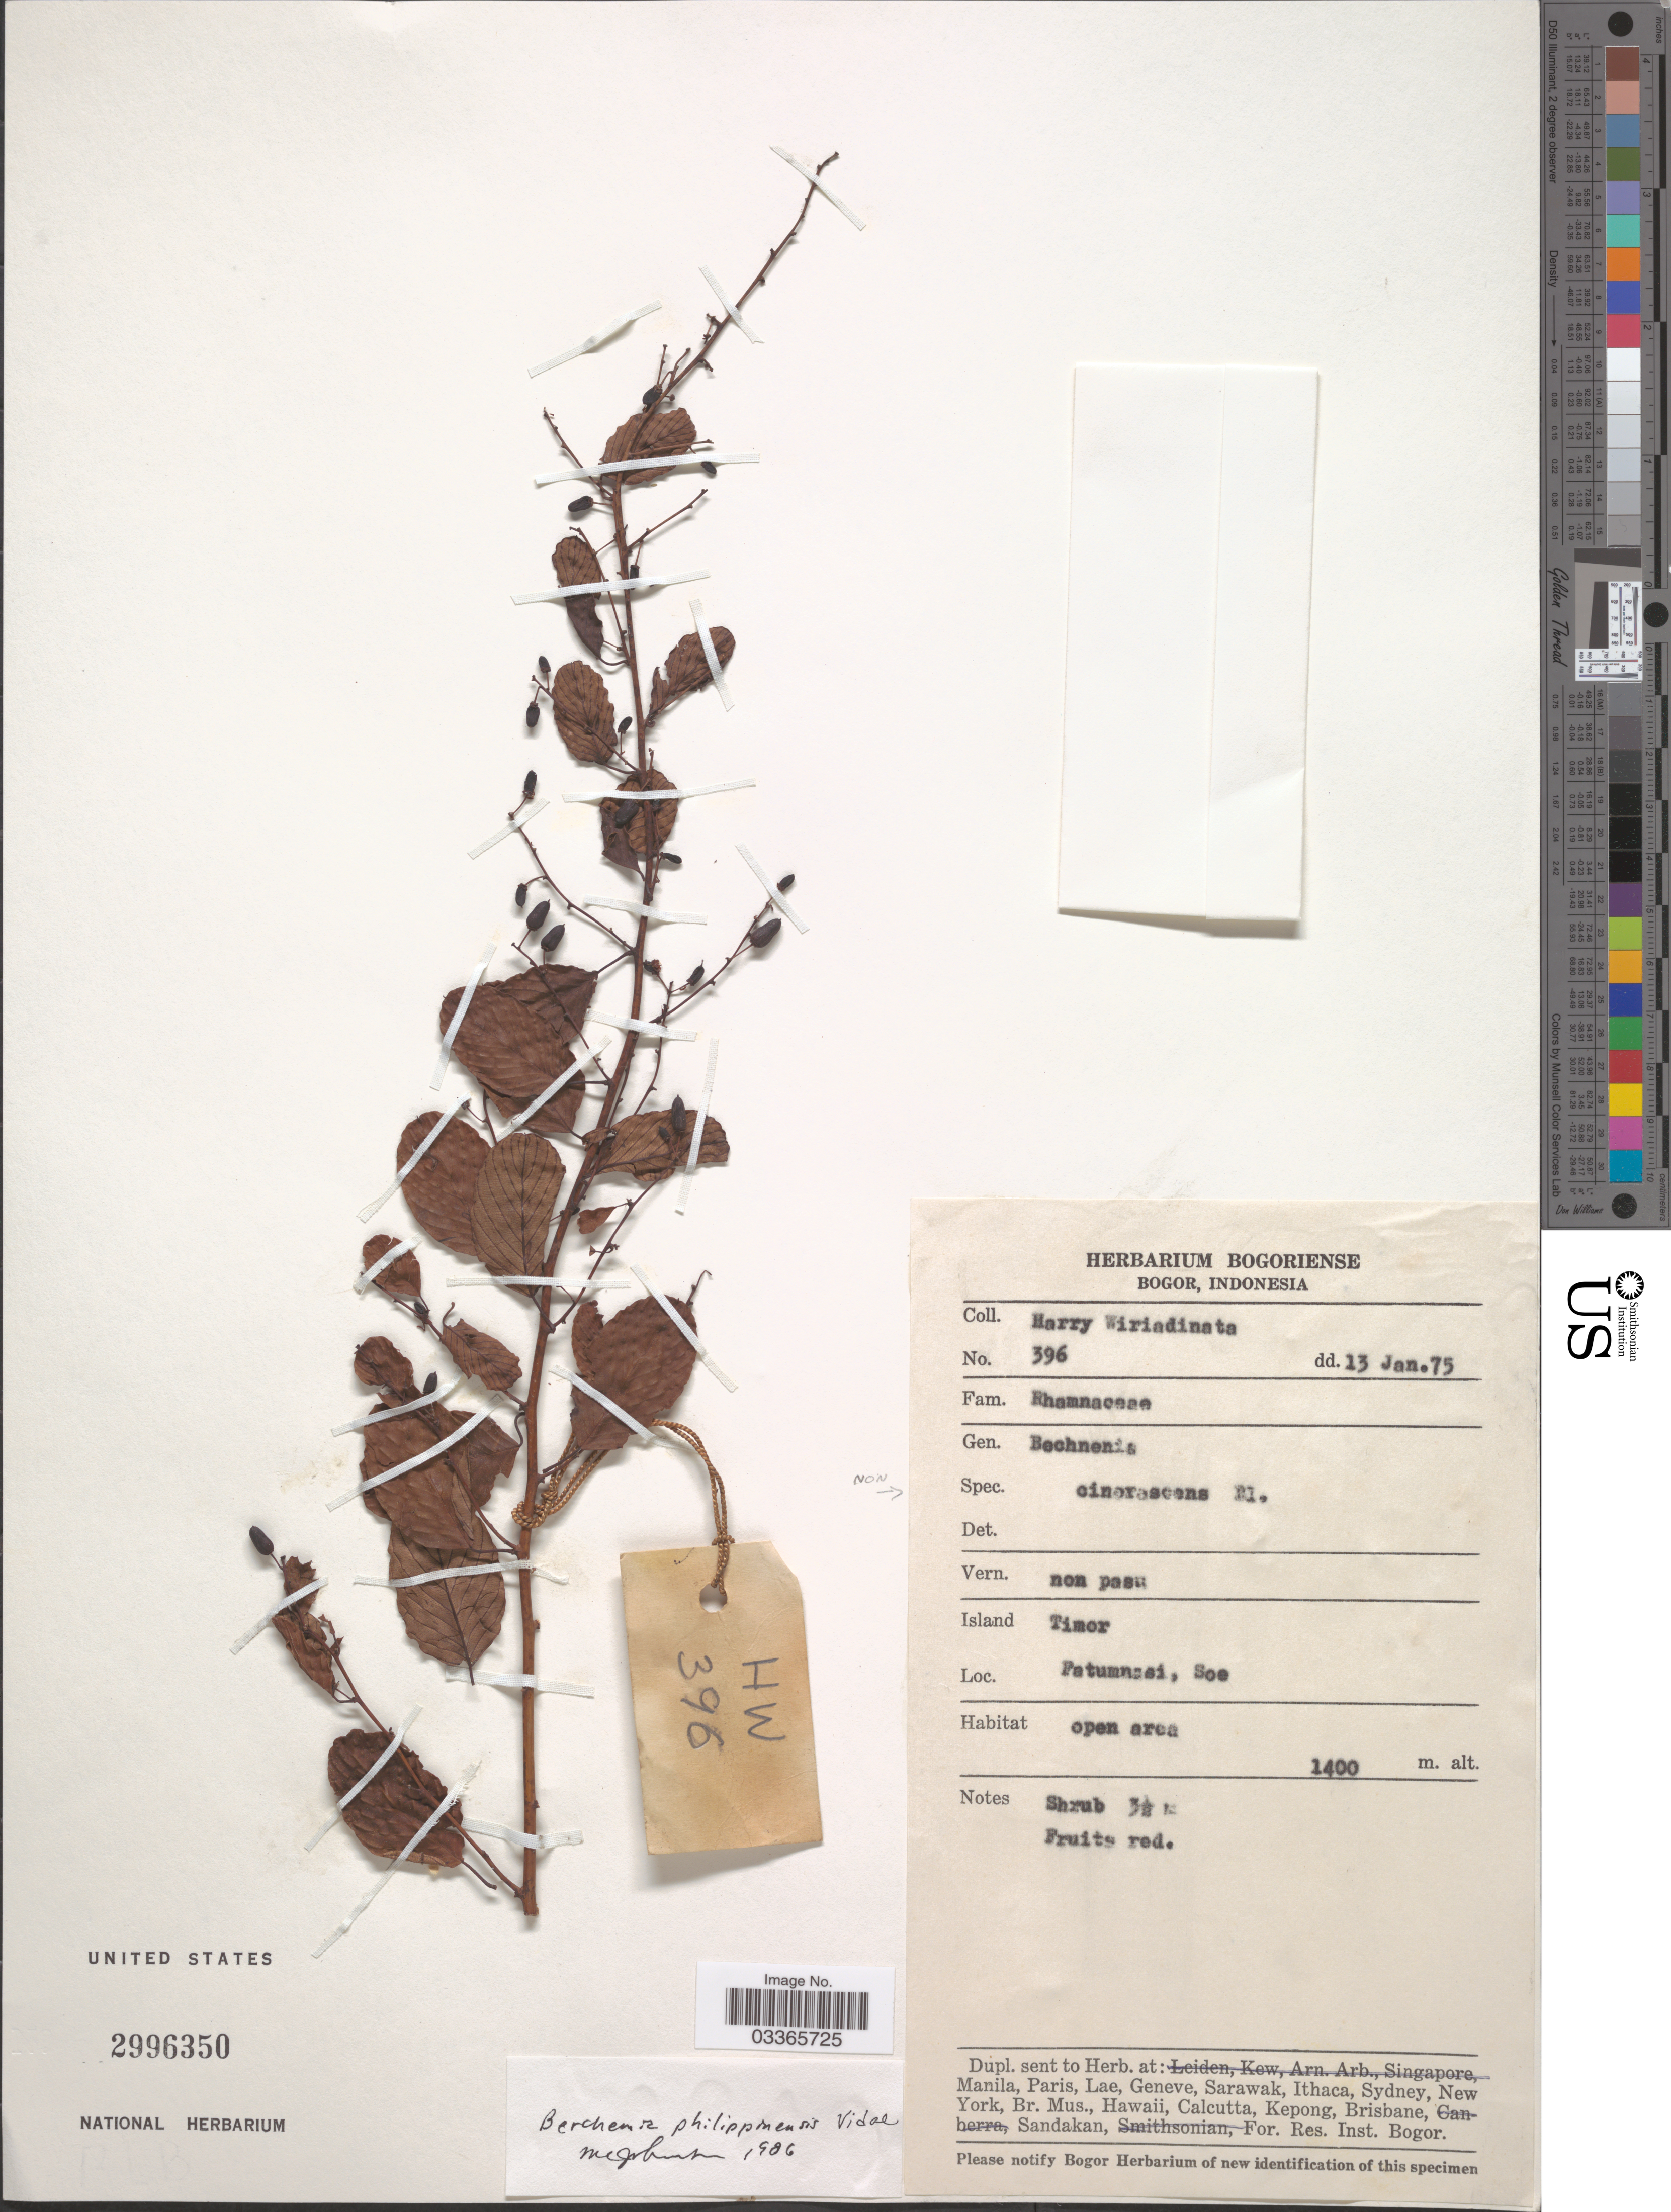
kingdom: Plantae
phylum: Tracheophyta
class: Magnoliopsida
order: Rosales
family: Rhamnaceae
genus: Berchemia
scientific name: Berchemia philippinensis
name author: S. Vidal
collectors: H. Wiriadinata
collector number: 396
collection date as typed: Transcribed d/m/y: 13/1/75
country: Indonesia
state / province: Nusa Tenggara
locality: Island Timor. Fatumn [illegible text]si, Soe.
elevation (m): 1400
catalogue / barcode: US 2996350